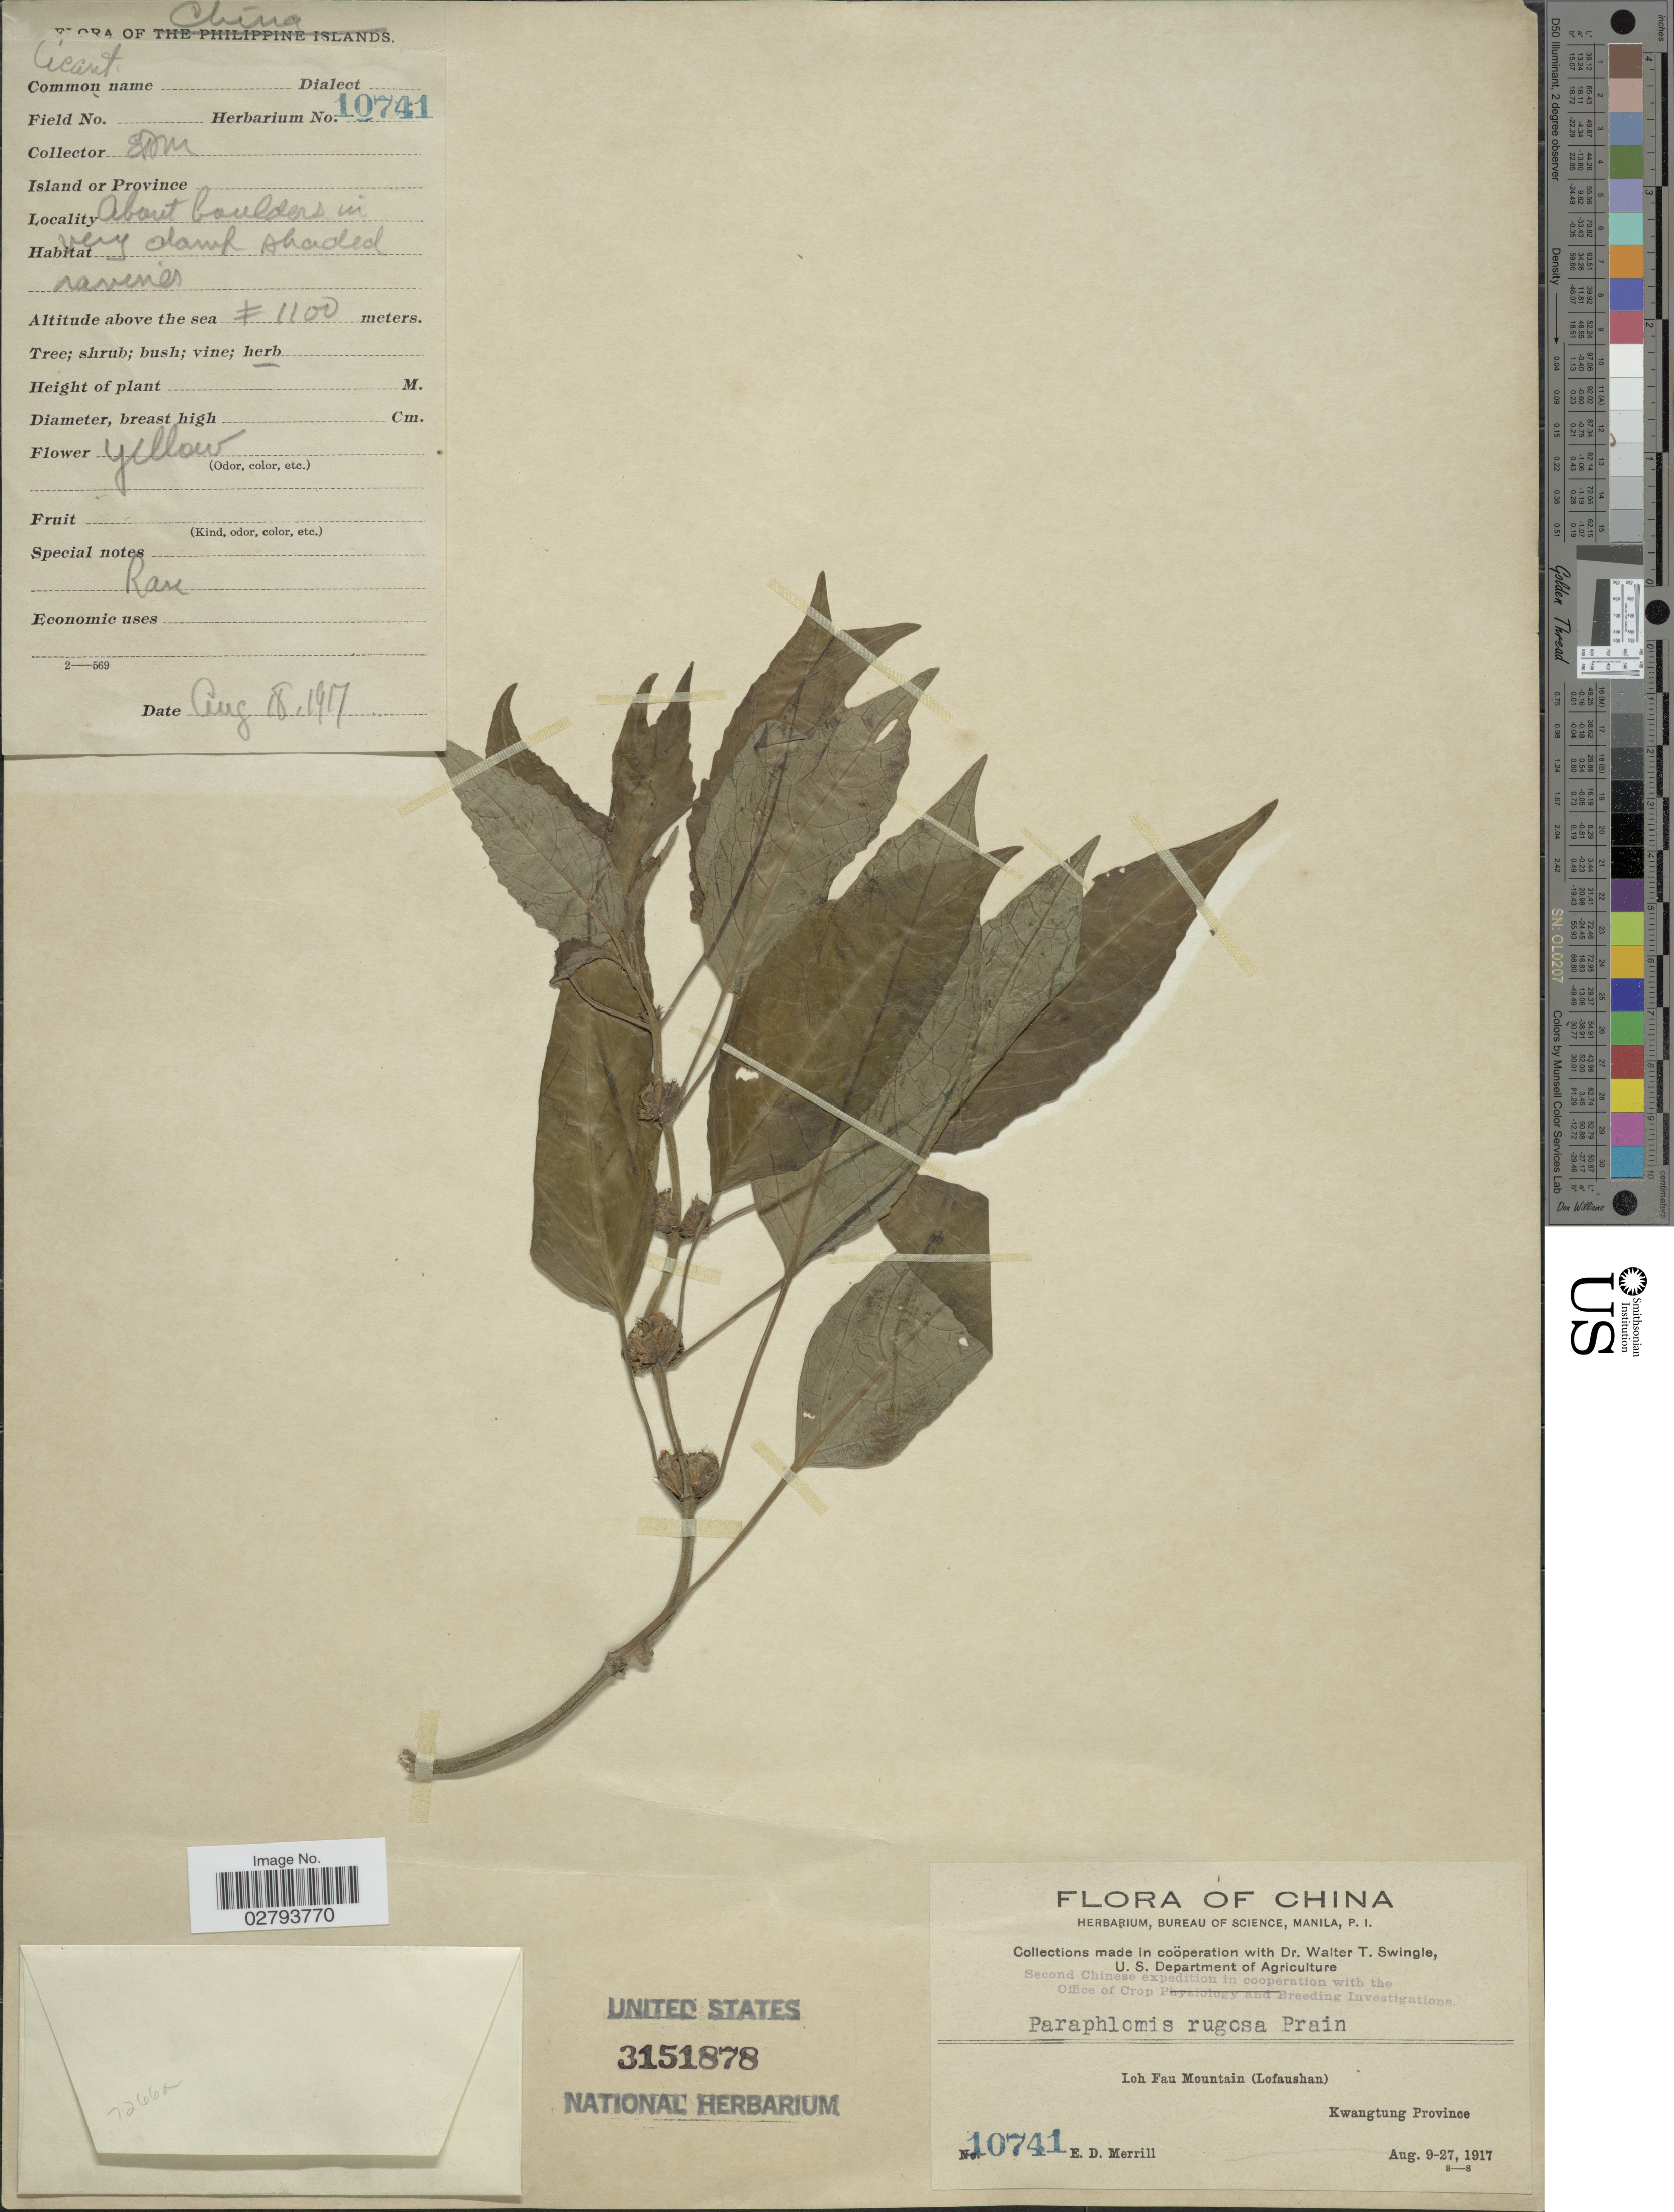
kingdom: Plantae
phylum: Tracheophyta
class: Magnoliopsida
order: Lamiales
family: Lamiaceae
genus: Paraphlomis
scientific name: Paraphlomis javanica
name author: (Blume) Prain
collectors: E. D. Merrill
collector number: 10741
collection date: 1917-08-18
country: China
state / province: Guangdong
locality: Loh Fau Mountain (Lofaushan), Kwangtung Province.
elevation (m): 1100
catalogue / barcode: US 3151878